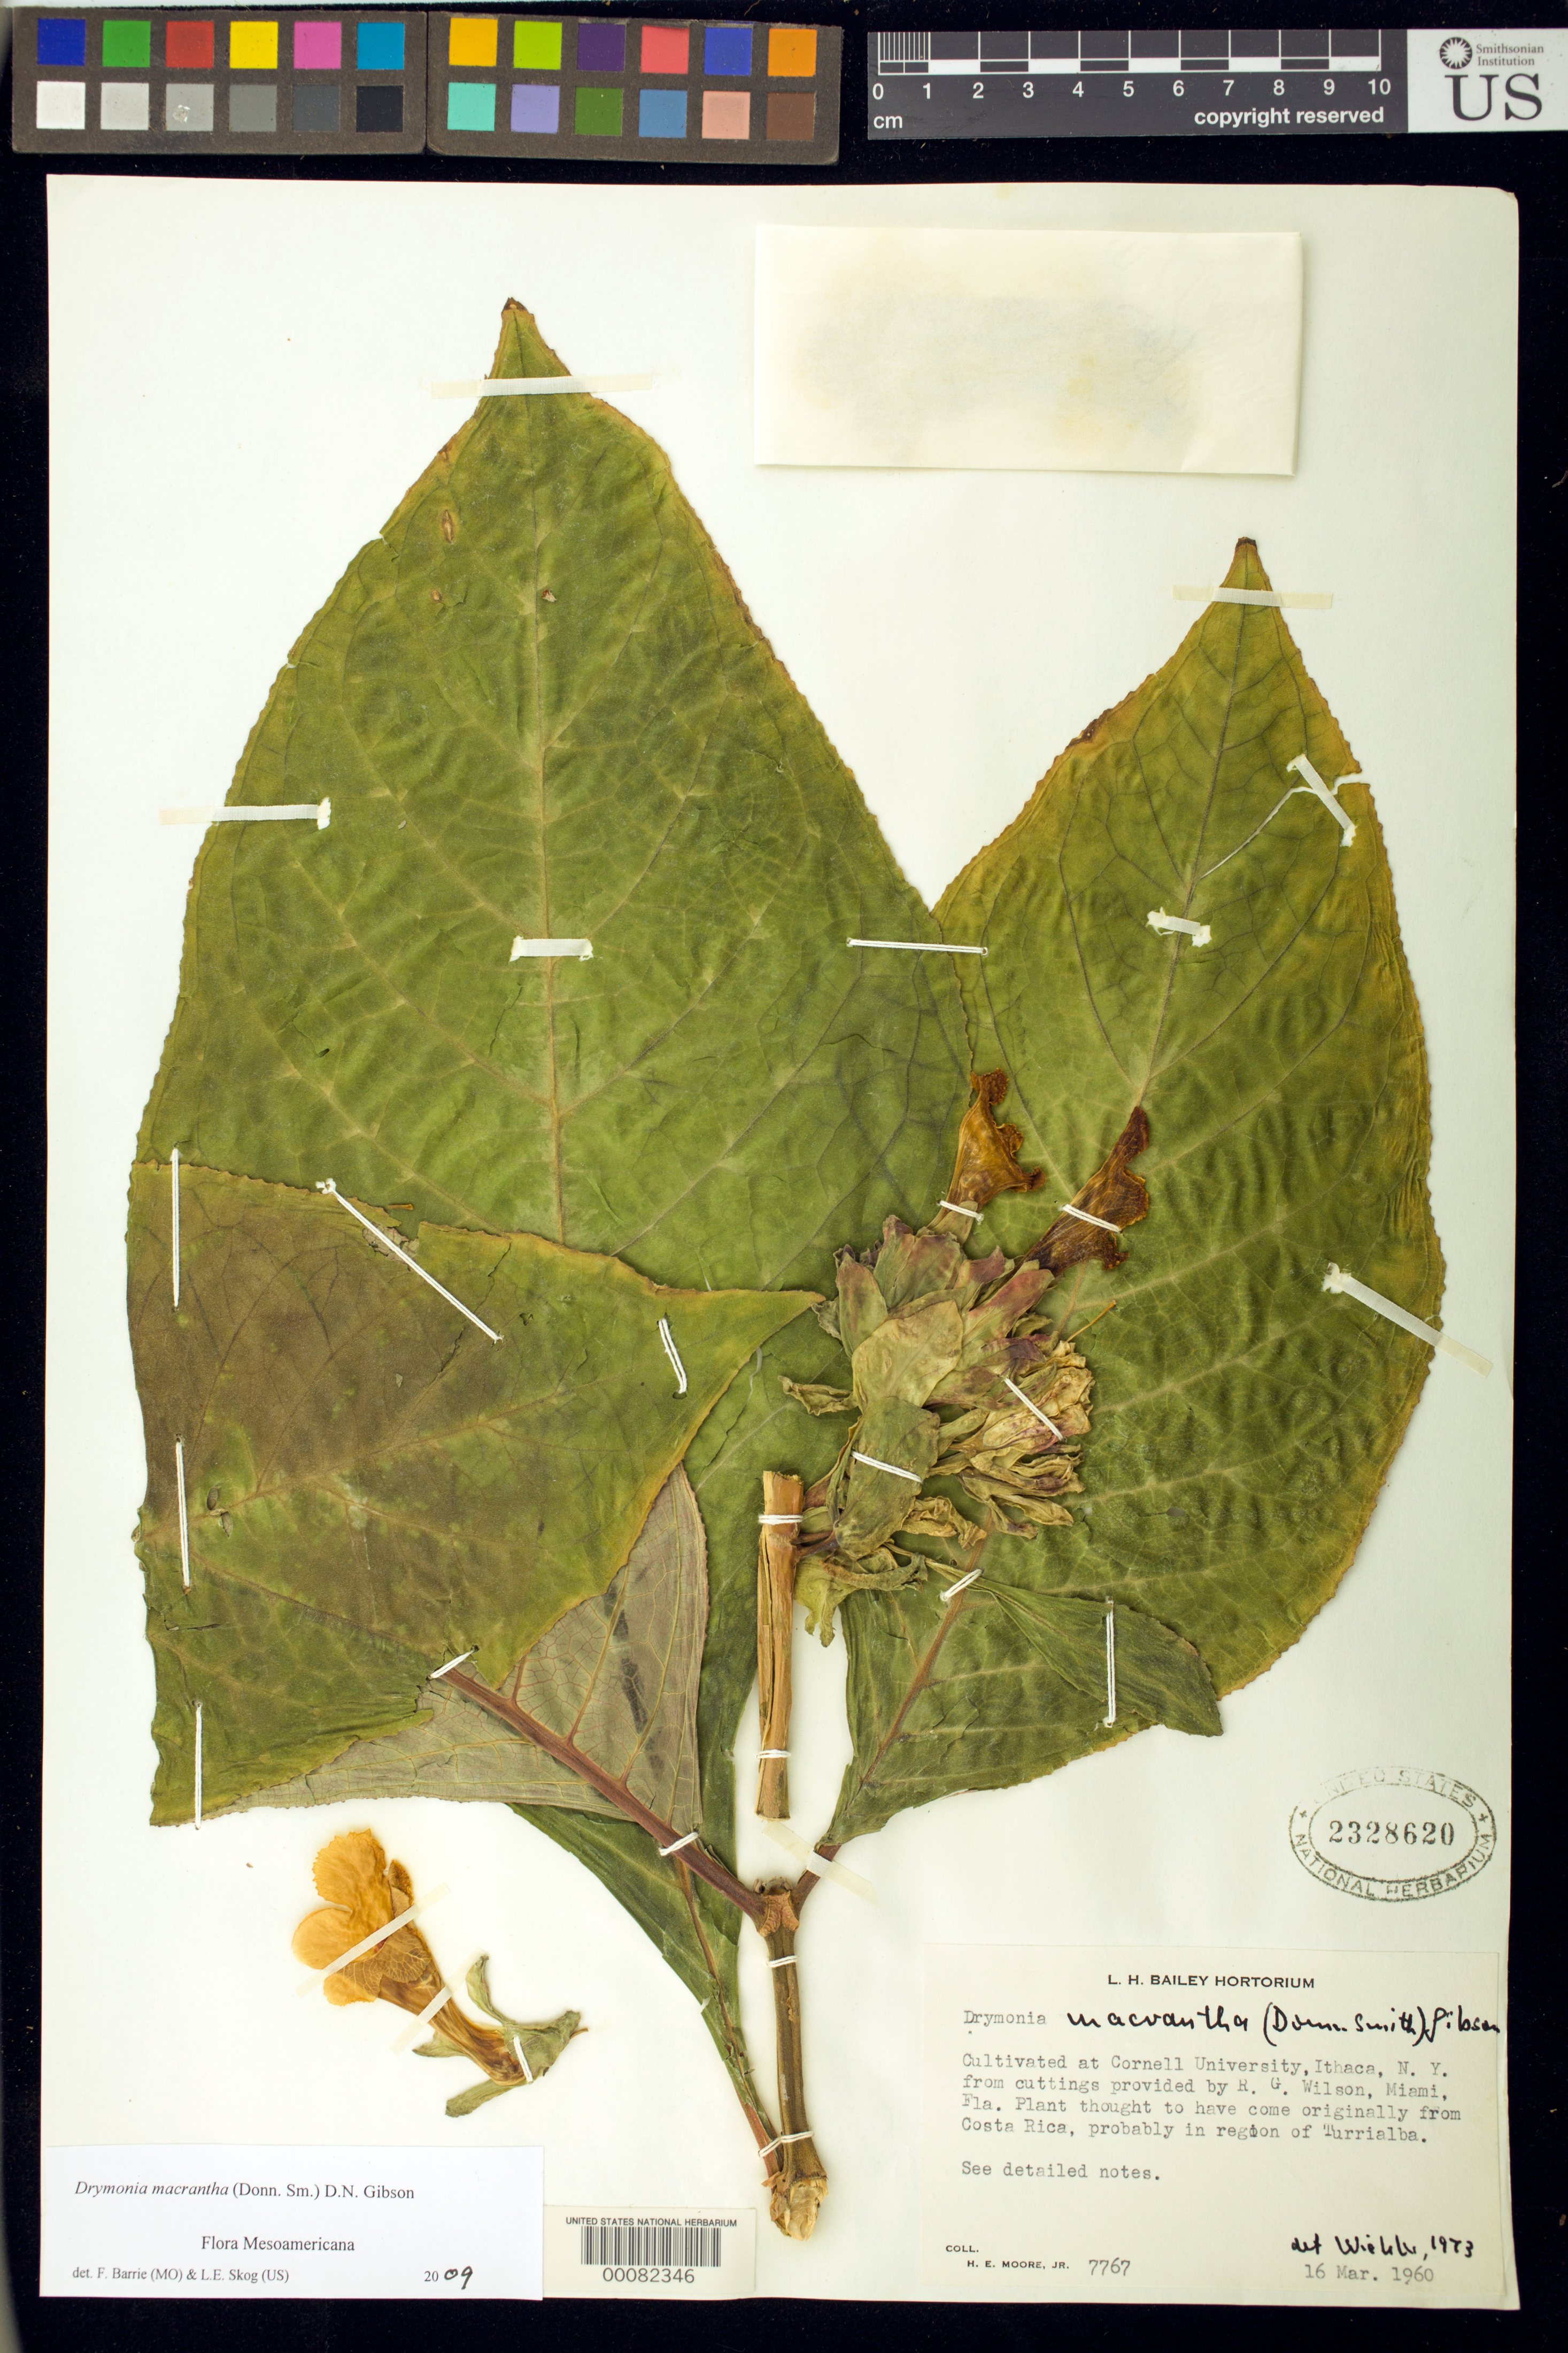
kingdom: Plantae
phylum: Tracheophyta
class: Magnoliopsida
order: Lamiales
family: Gesneriaceae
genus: Drymonia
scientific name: Drymonia macrantha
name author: (Donn. Sm.) D.N. Gibson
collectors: H. E. Moore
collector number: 7767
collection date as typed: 16 Mar 1960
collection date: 1960-03-16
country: Costa Rica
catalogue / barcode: US 2328620